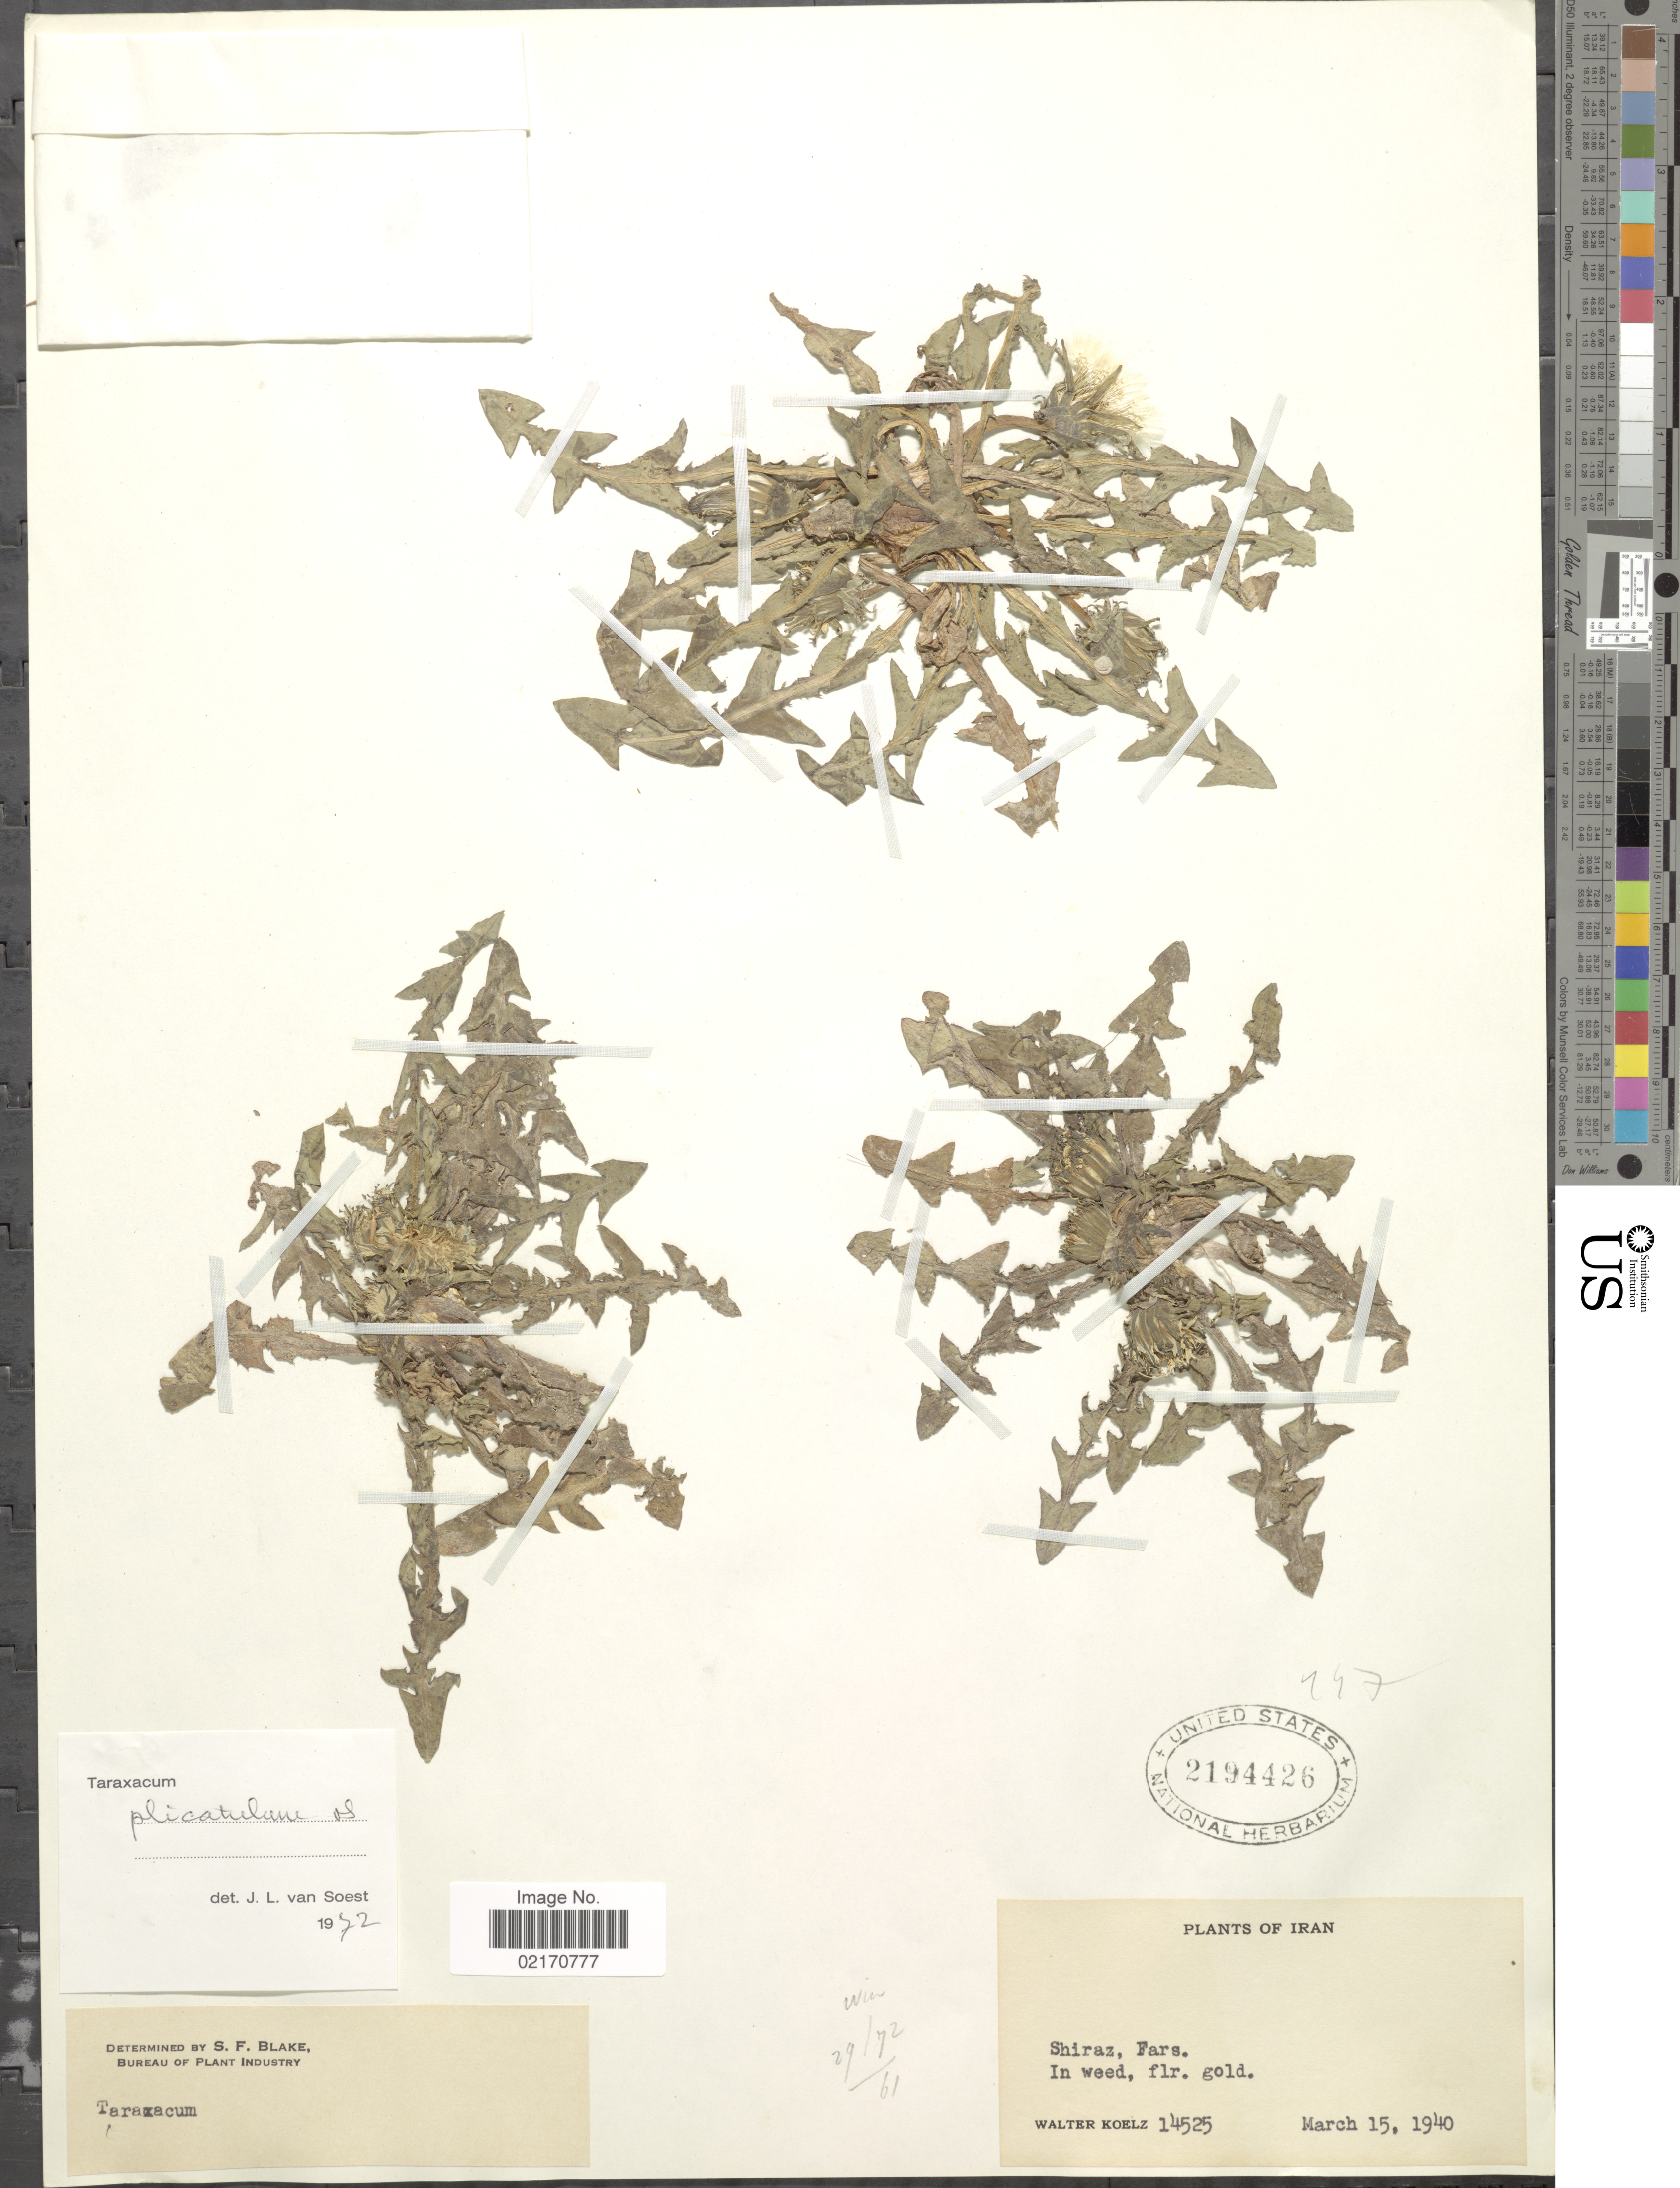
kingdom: Plantae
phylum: Tracheophyta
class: Magnoliopsida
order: Asterales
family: Asteraceae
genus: Taraxacum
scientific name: Taraxacum plicatulum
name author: van Soest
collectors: W. N. Koelz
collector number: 14525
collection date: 1940-03-15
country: Iran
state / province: Fars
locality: Shiraz, Fars.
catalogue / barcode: US 2194426